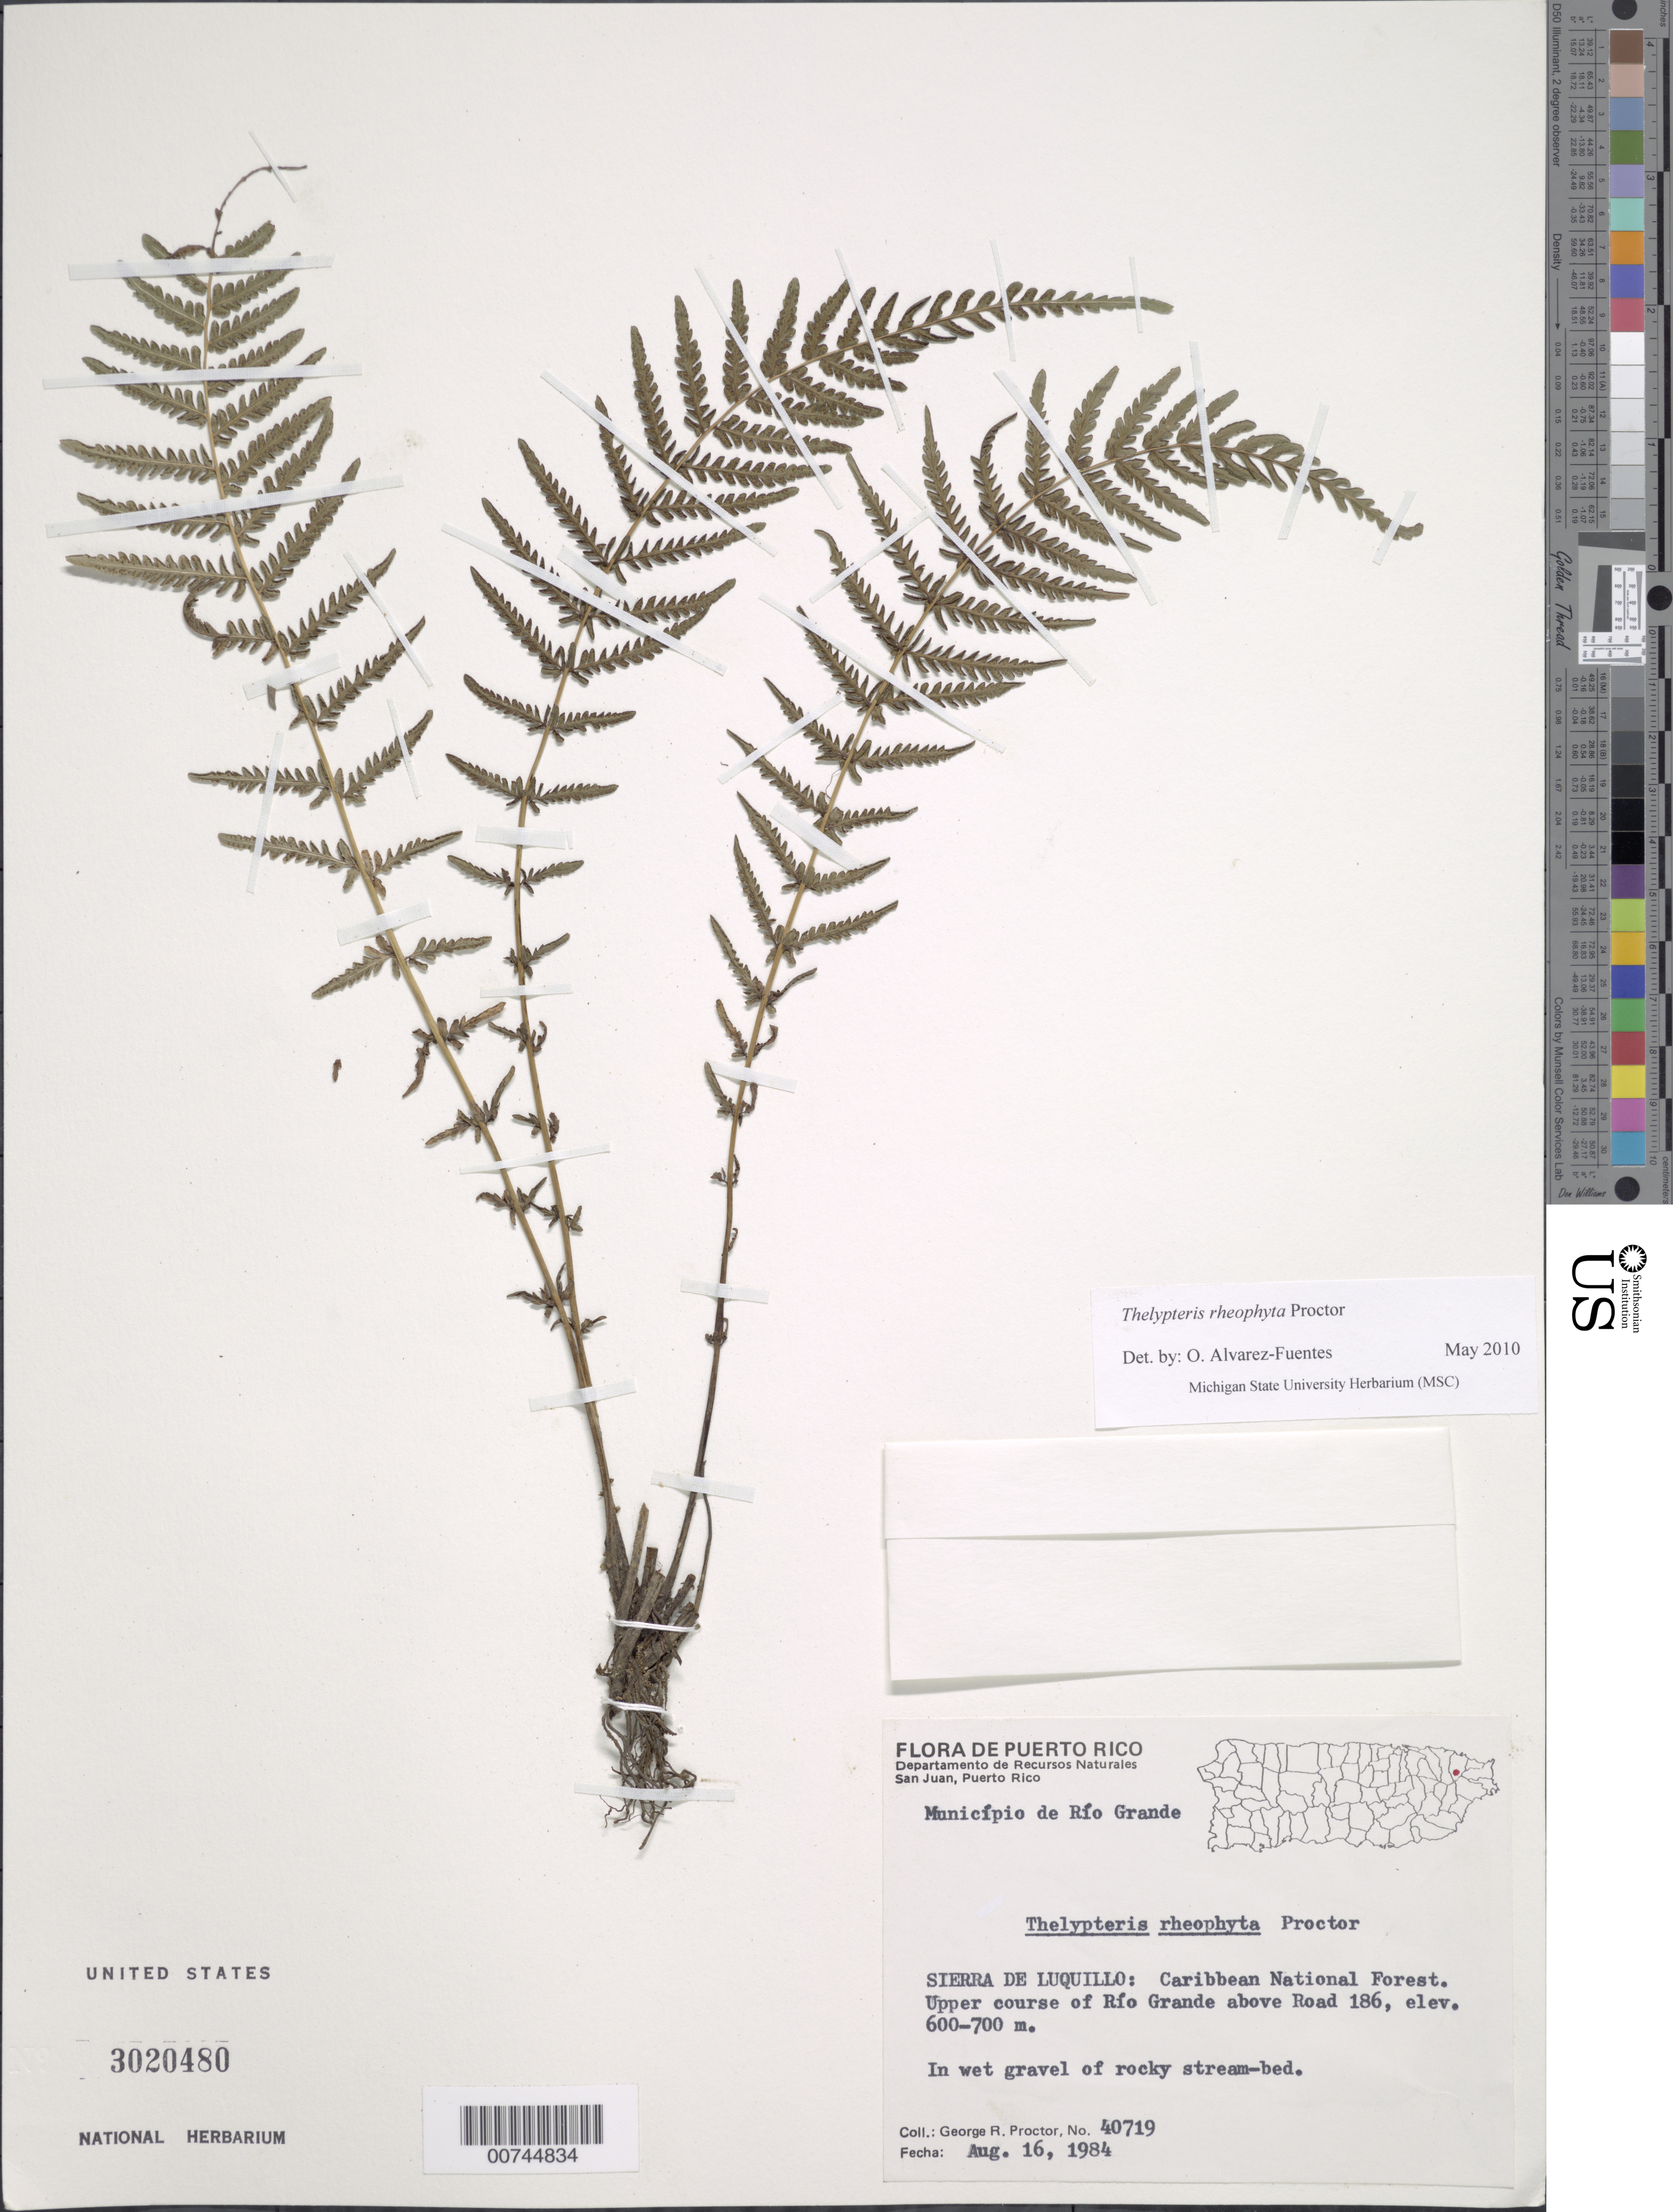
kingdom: Plantae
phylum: Tracheophyta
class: Polypodiopsida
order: Polypodiales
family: Thelypteridaceae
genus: Amauropelta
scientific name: Amauropelta rheophyta (Proctor) comb. nov., ined 2015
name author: (Proctor)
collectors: G. R. Proctor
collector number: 40719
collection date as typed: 16 Aug 1984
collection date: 1984-08-16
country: Puerto Rico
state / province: Río Grande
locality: Sierra de Luquillo: Caribbean National Forest. Upper course of Río Grande above Road 186. Municipio de Río Grande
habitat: In wet gravel of rocky stream-bed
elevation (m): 600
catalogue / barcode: US 3020480